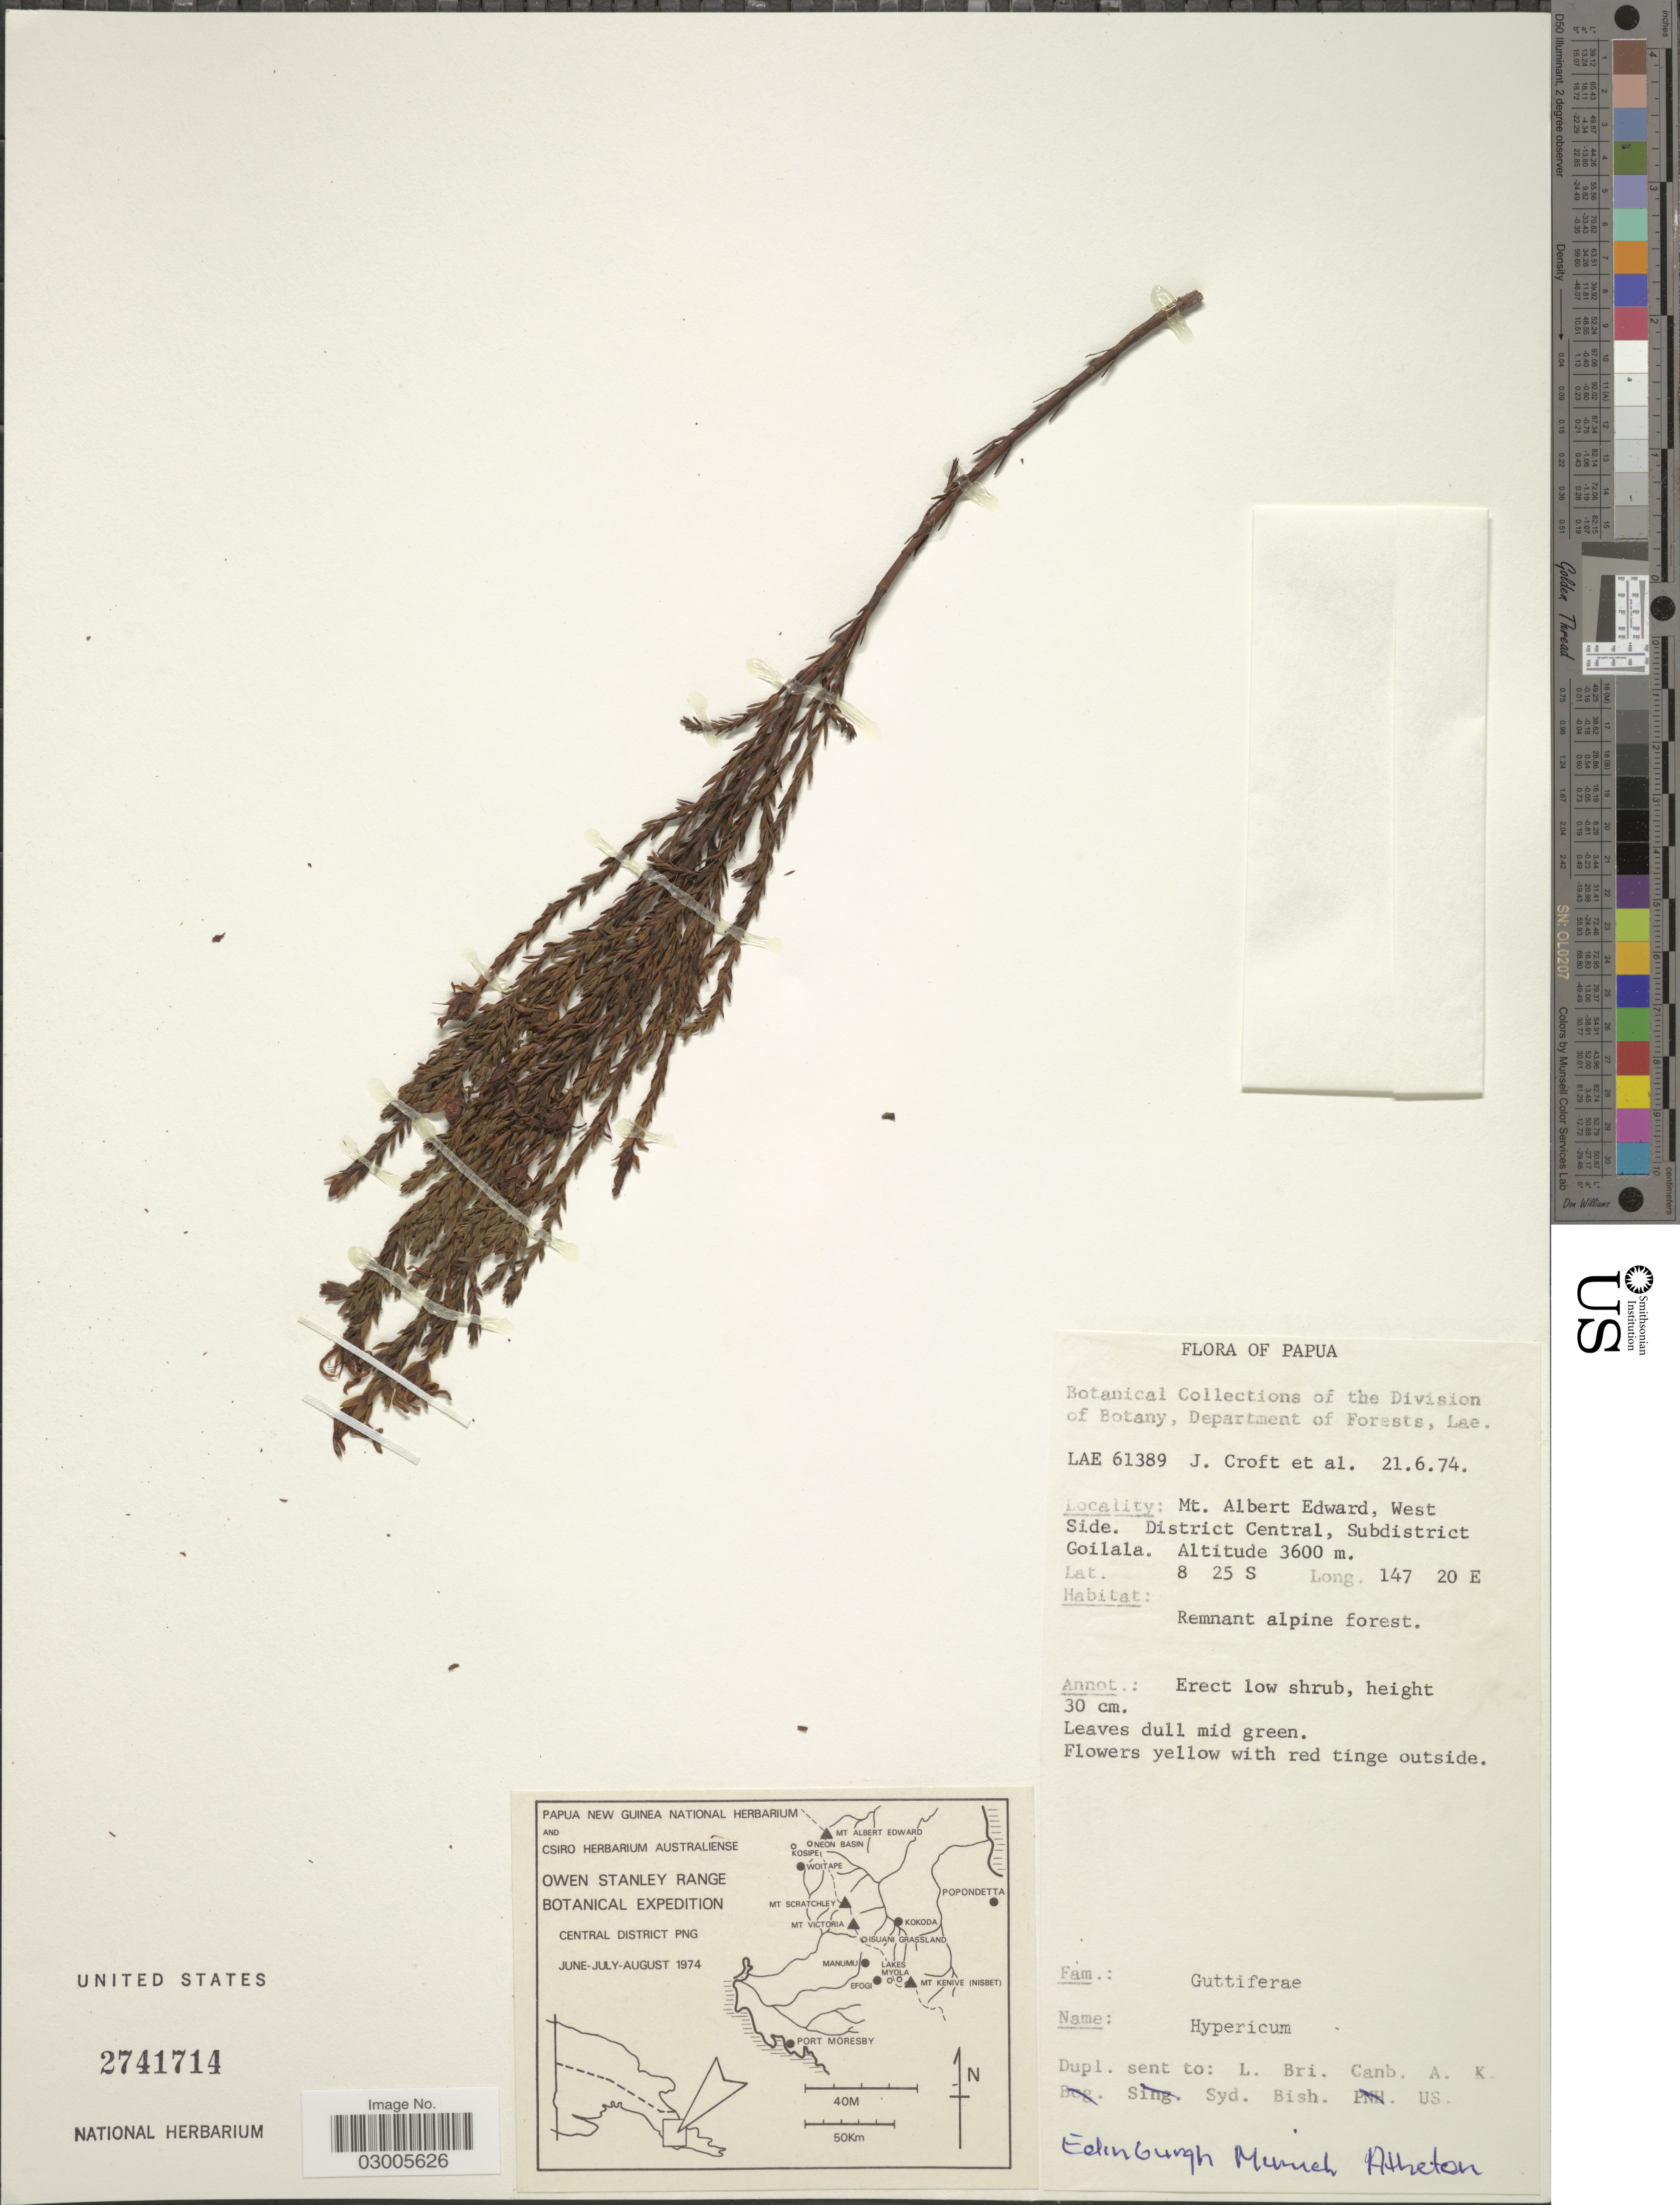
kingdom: Plantae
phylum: Tracheophyta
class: Magnoliopsida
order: Malpighiales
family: Hypericaceae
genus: Hypericum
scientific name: Hypericum sp.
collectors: J. R. Croft & et al.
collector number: LAE61389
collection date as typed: Transcribed d/m/y: 21/6/74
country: Papua New Guinea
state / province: Central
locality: Papua, Mt. Albert Edward, West Side. District Central, Subdistrict Goilala.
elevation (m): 3600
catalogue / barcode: US 2741714